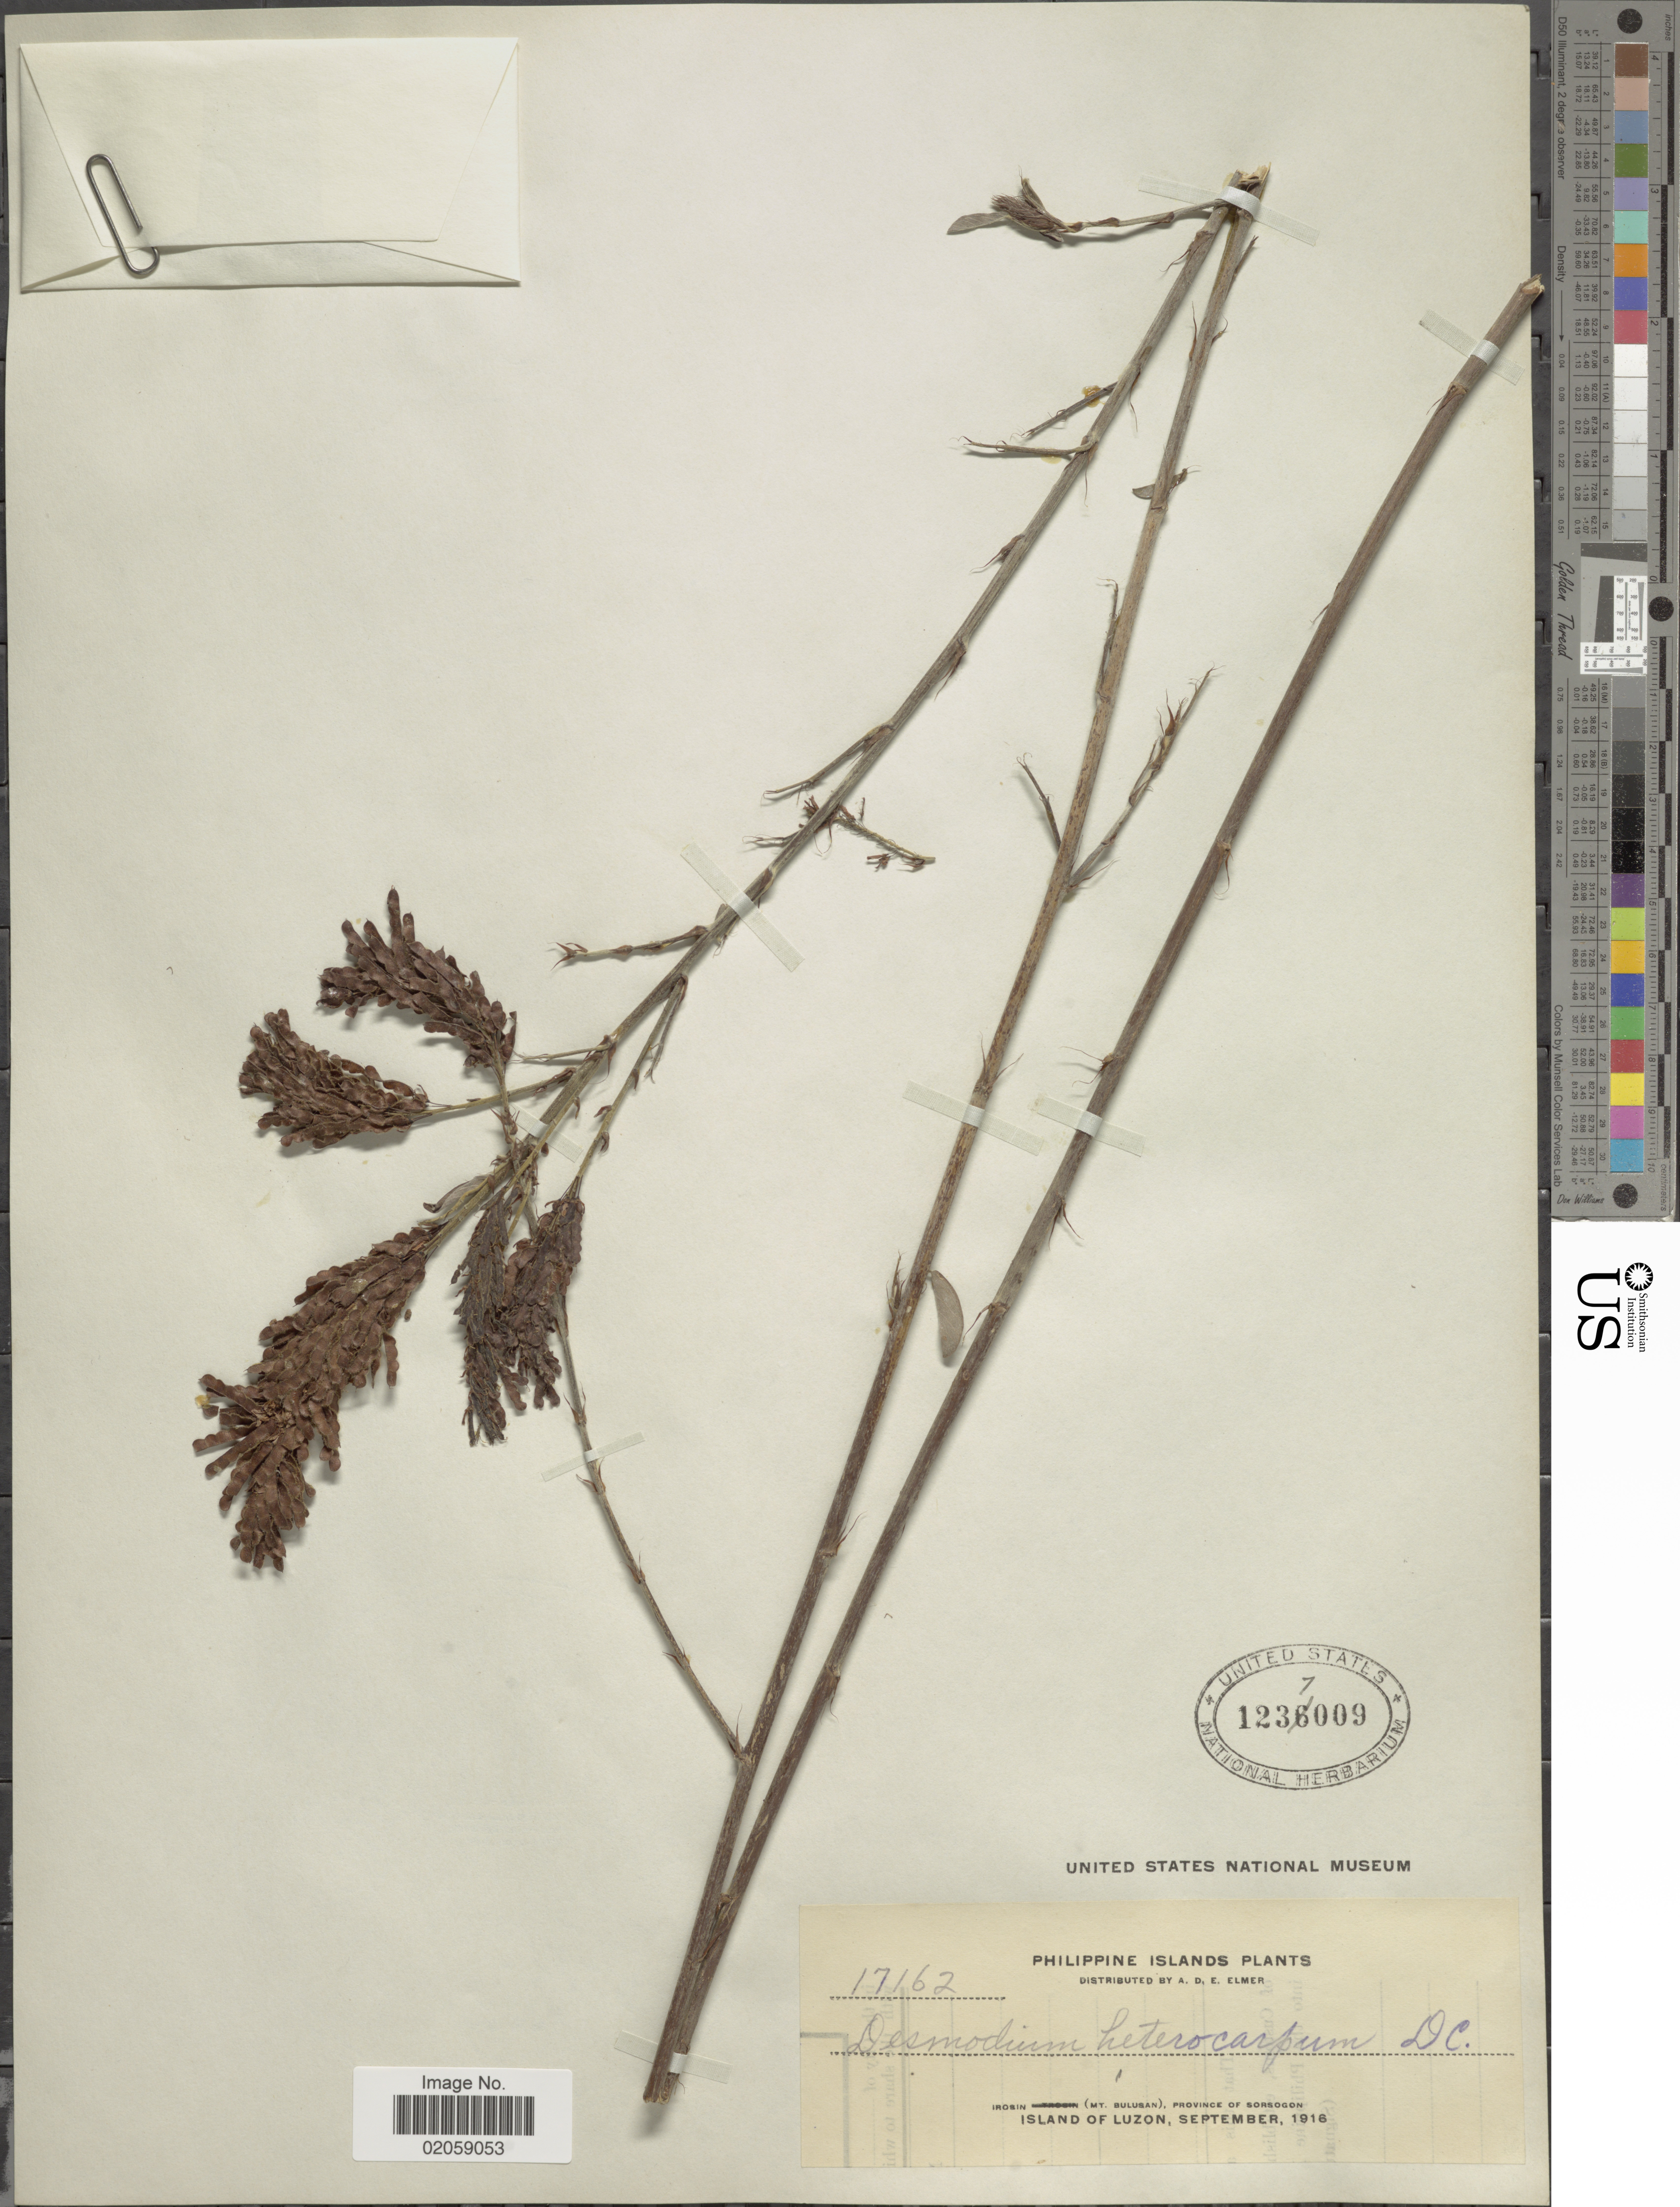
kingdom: Plantae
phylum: Tracheophyta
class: Magnoliopsida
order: Fabales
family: Fabaceae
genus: Grona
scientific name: Grona heterocarpos var. strigosa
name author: (Meeuwen) H. Ohashi & K. Ohashi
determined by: Strong, Mark T., (BOT), Smithsonian Institution - National Museum of Natural History (UNITED STATES)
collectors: A. D. E. Elmer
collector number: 17162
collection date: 1916-09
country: Philippines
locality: Philippine Islands. Irosin (Mt. Bulusan), Province of Sorsogon. Island of Luzon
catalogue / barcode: US 1237009